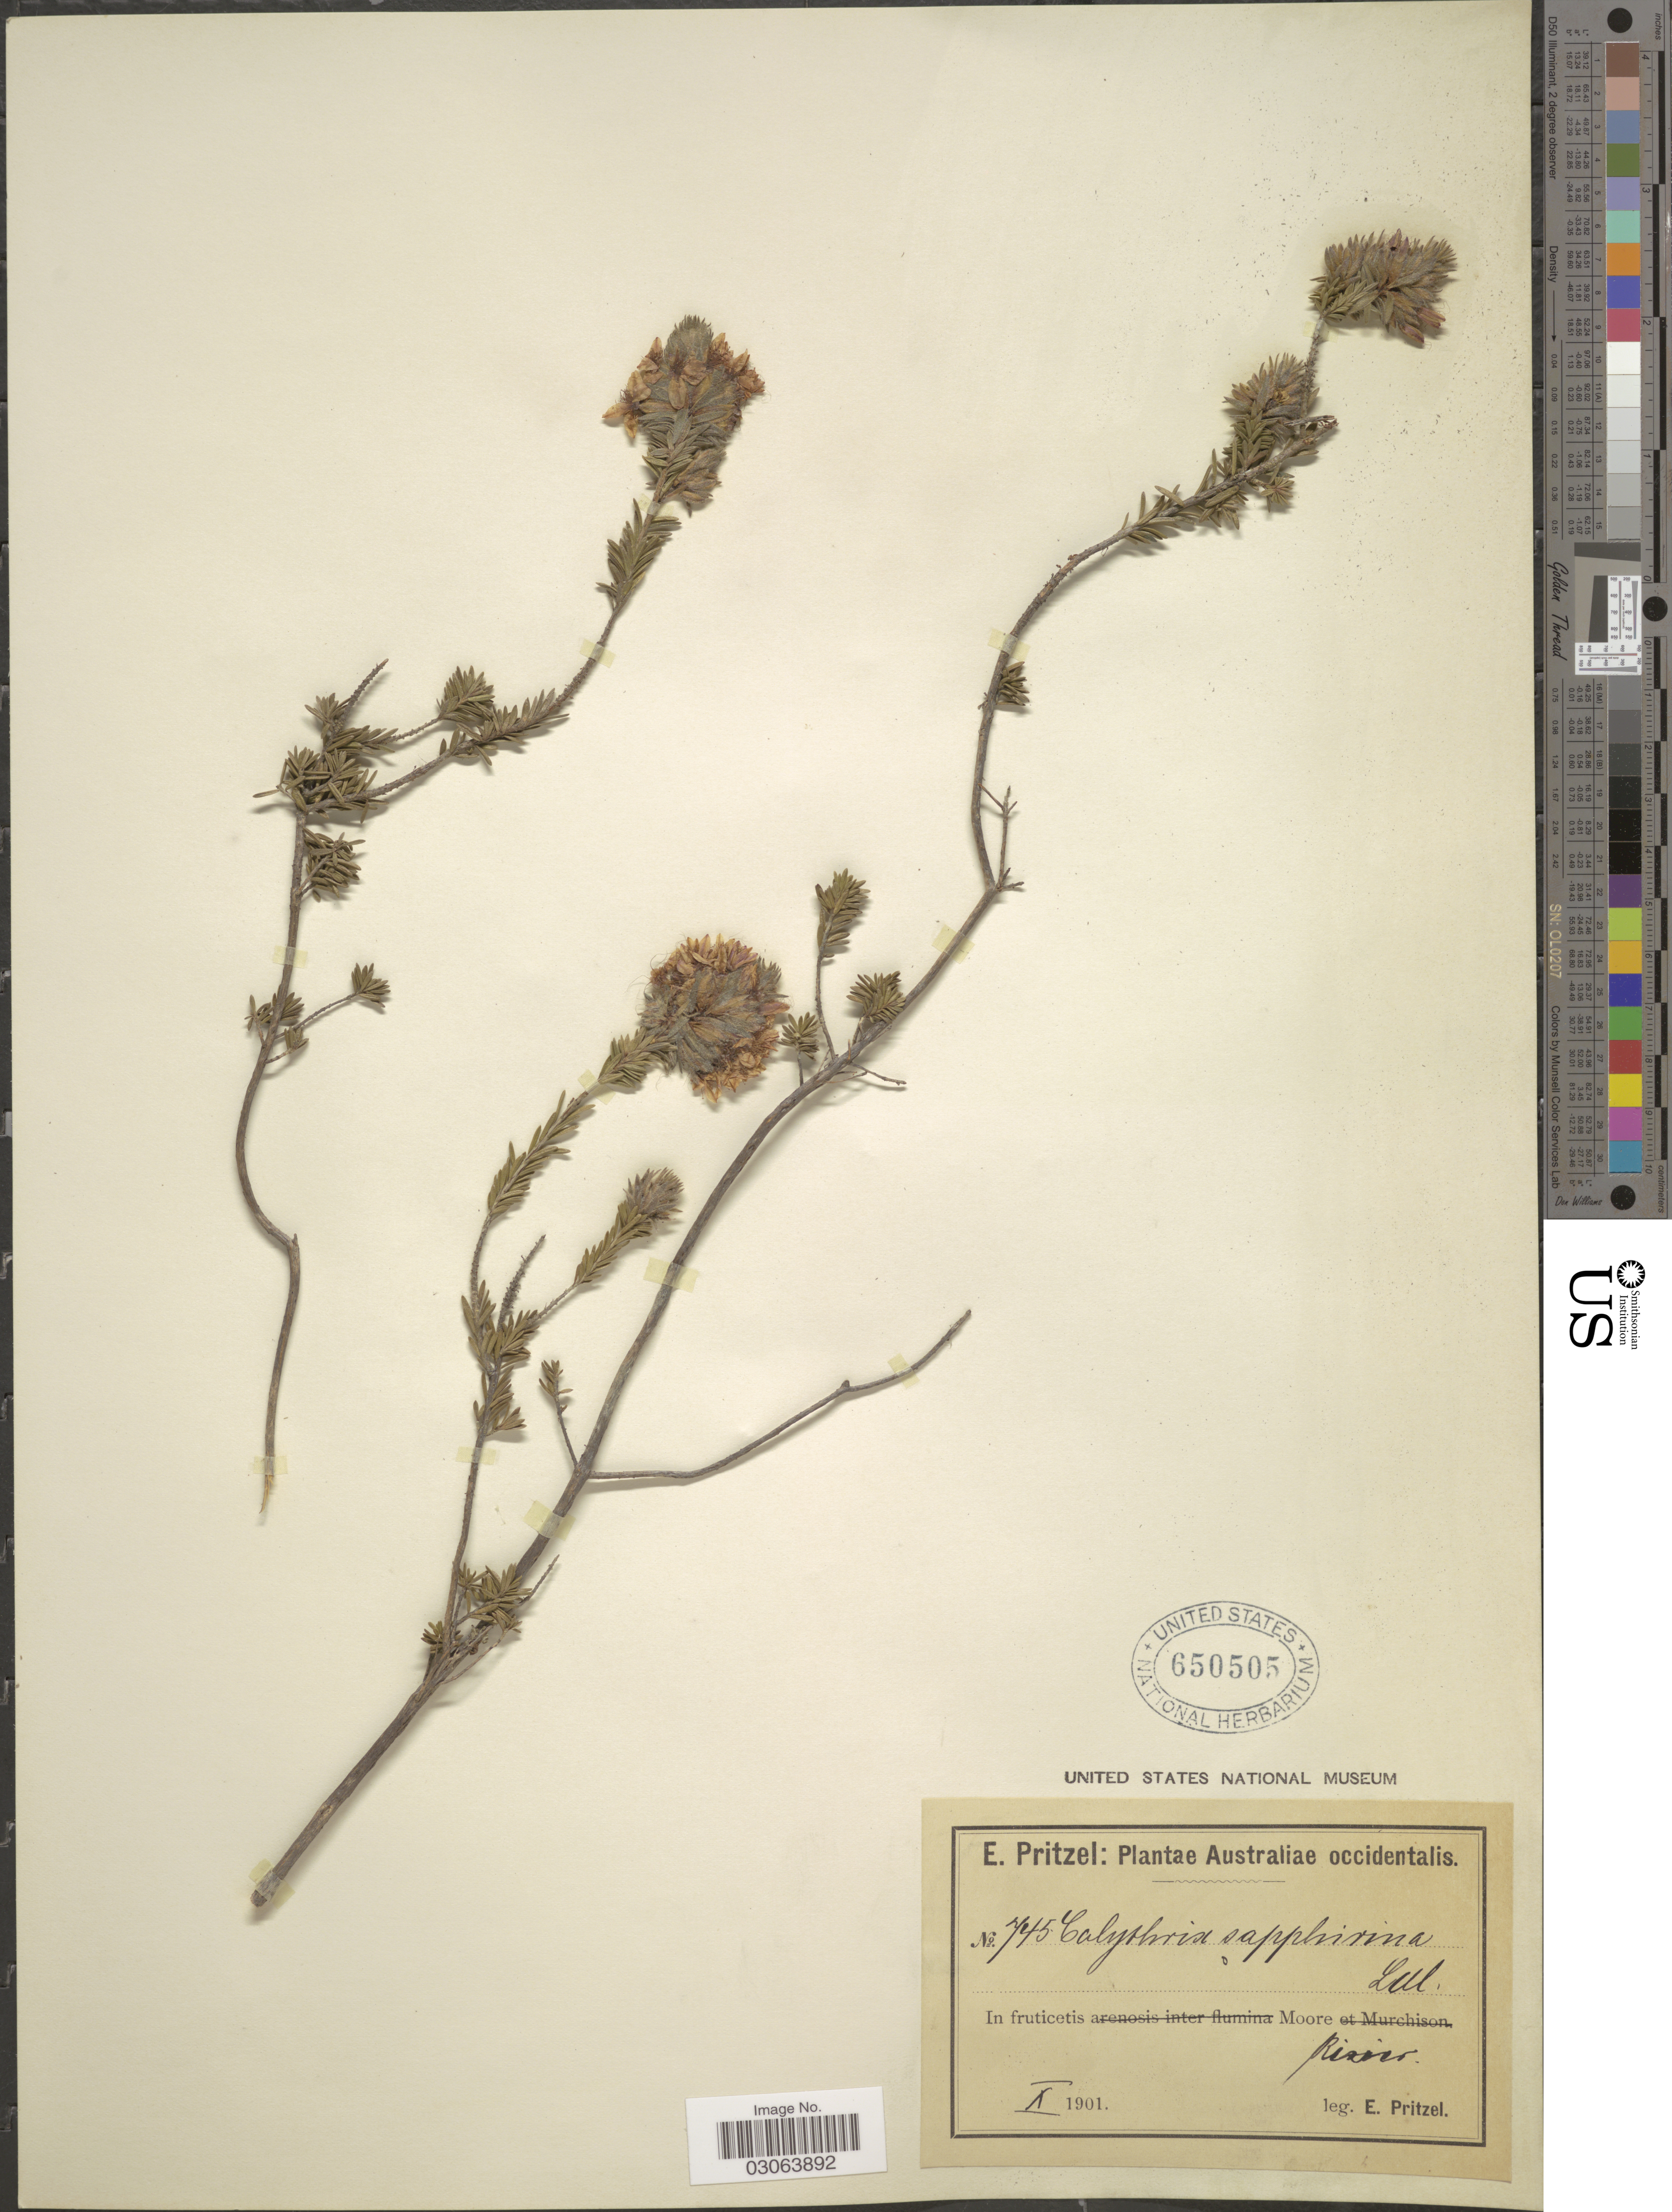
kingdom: Plantae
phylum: Tracheophyta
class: Magnoliopsida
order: Myrtales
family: Myrtaceae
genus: Calytrix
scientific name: Calytrix sapphirina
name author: Lindl.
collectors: E. G. Pritzel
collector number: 745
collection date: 1901-10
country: Australia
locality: Australiae occidentalis, In fruticetis Moore River.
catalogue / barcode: US 650505